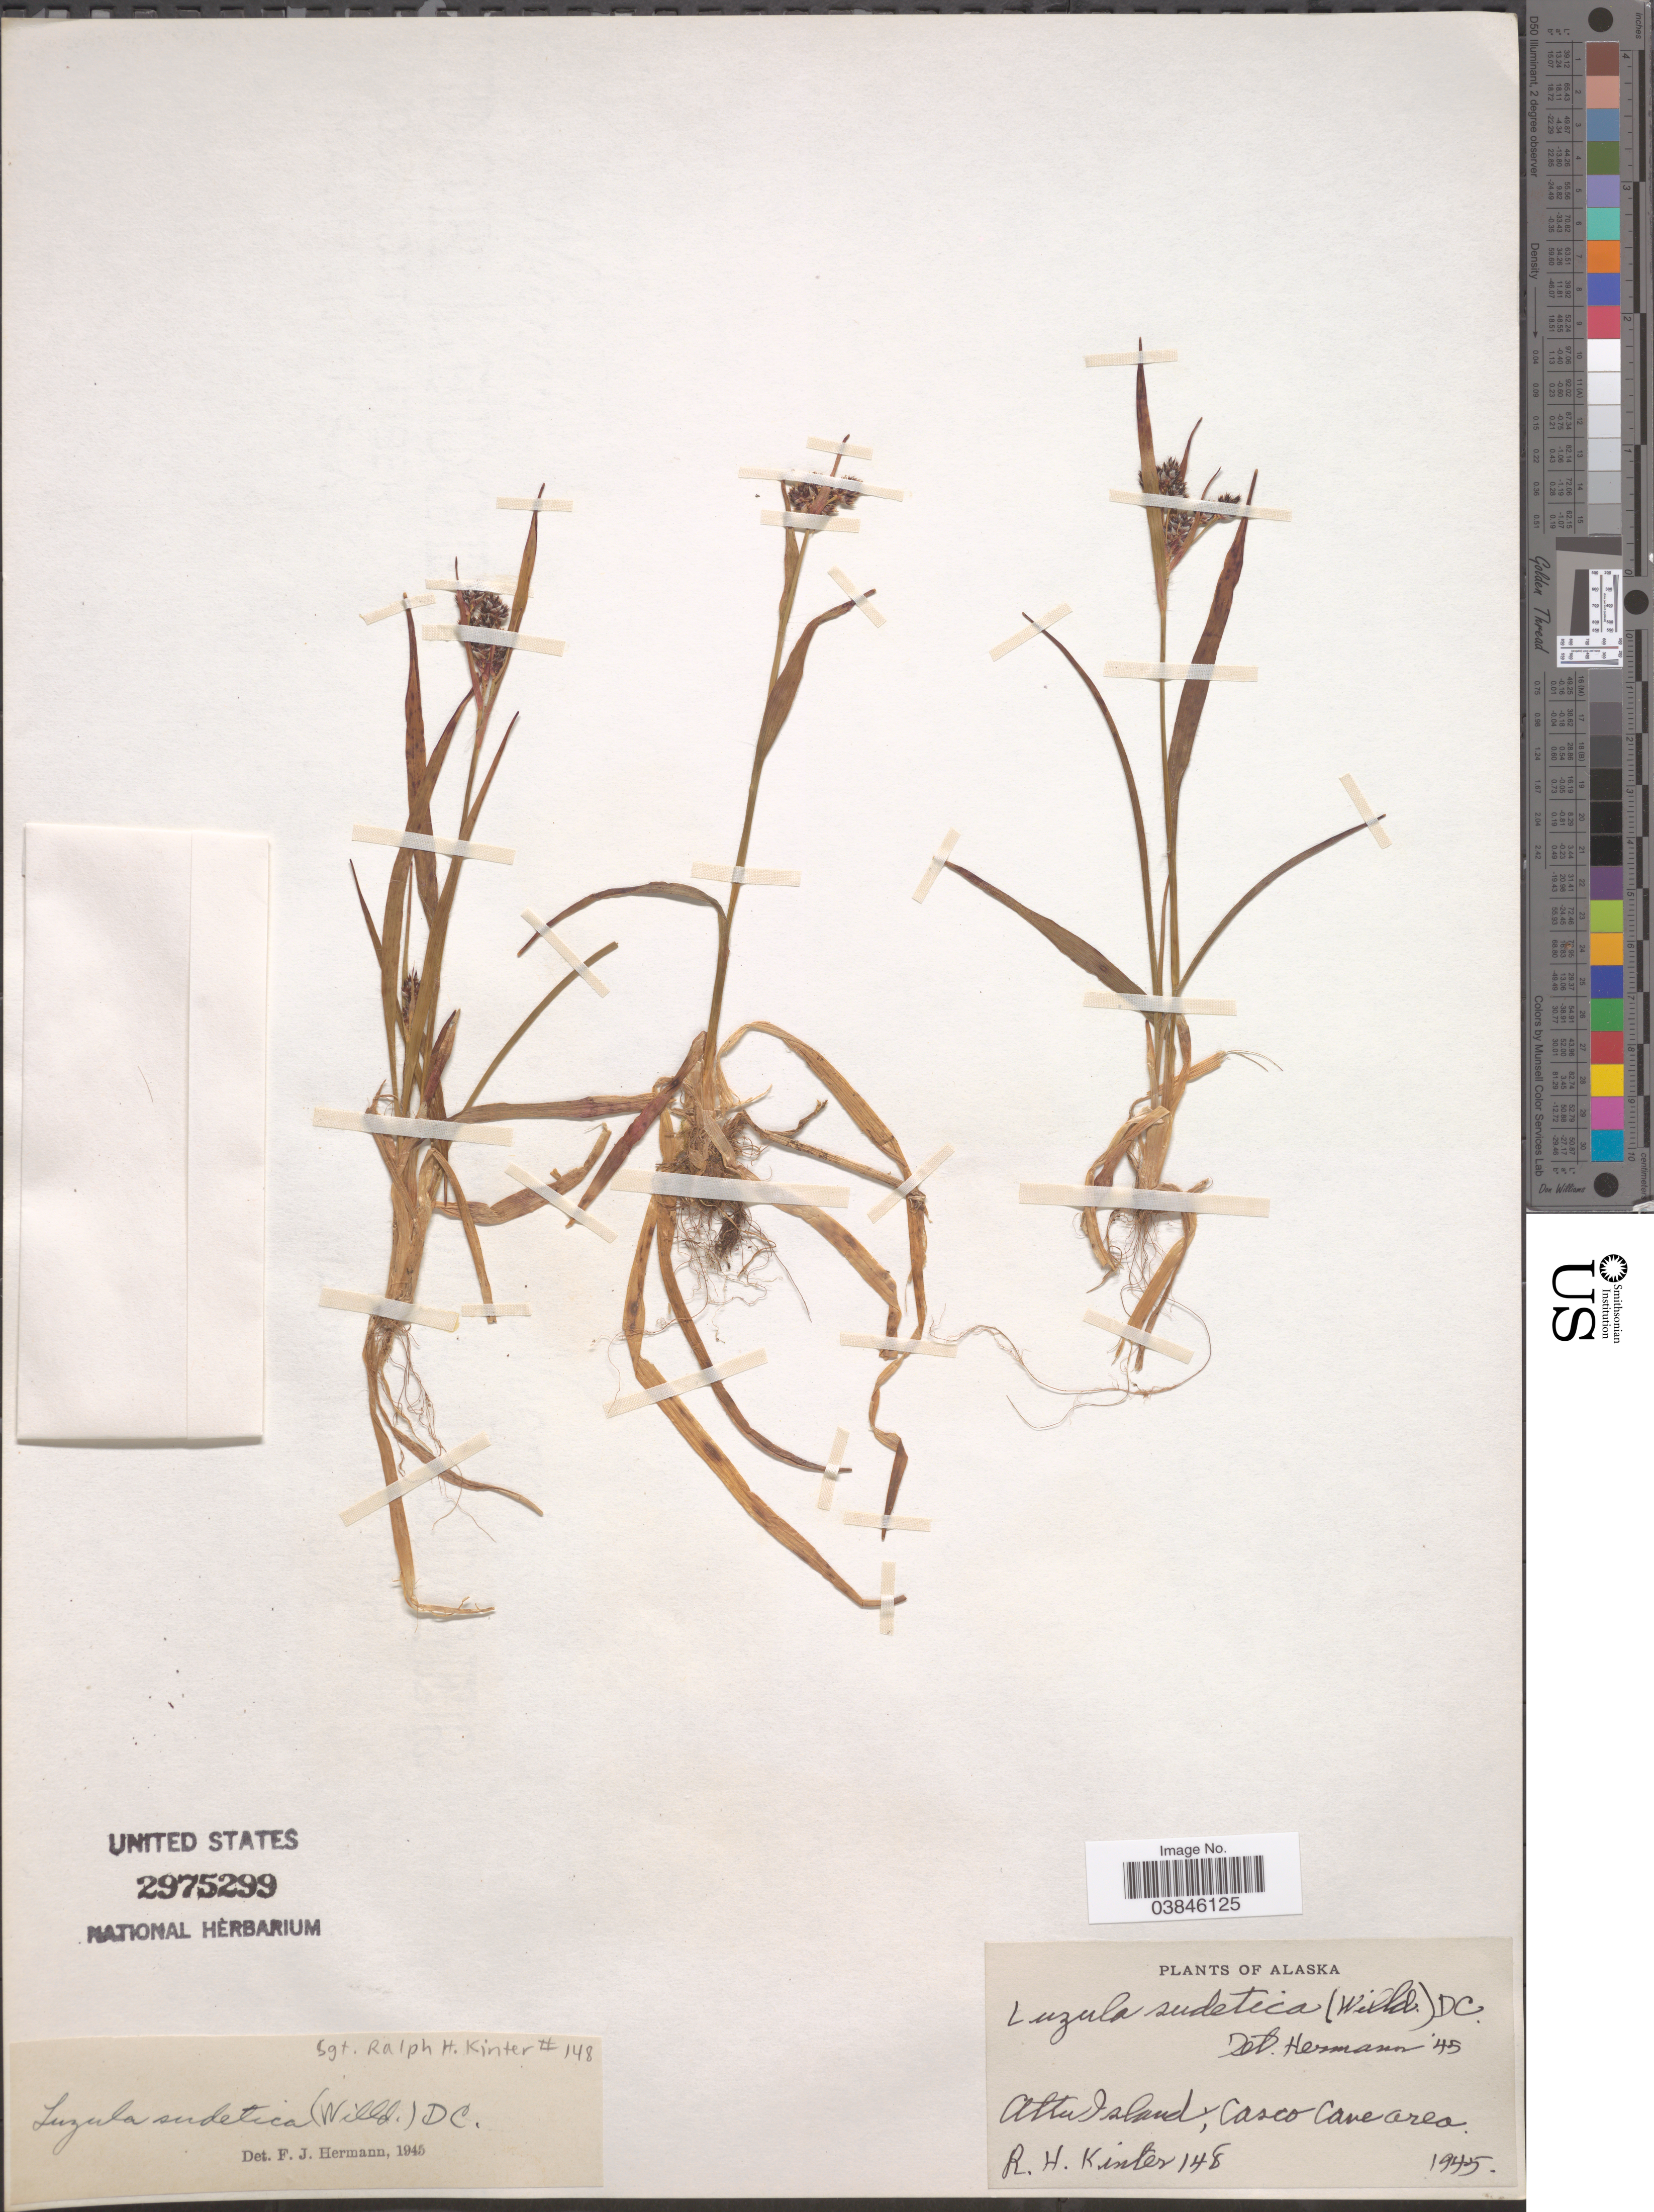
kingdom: Plantae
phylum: Tracheophyta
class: Liliopsida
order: Poales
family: Juncaceae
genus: Luzula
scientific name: Luzula multiflora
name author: (Ehrh.) Lej.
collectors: R. Kinter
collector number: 148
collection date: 1945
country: United States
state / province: Alaska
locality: Attu Island; Casco Cave area.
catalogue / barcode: US 2975299